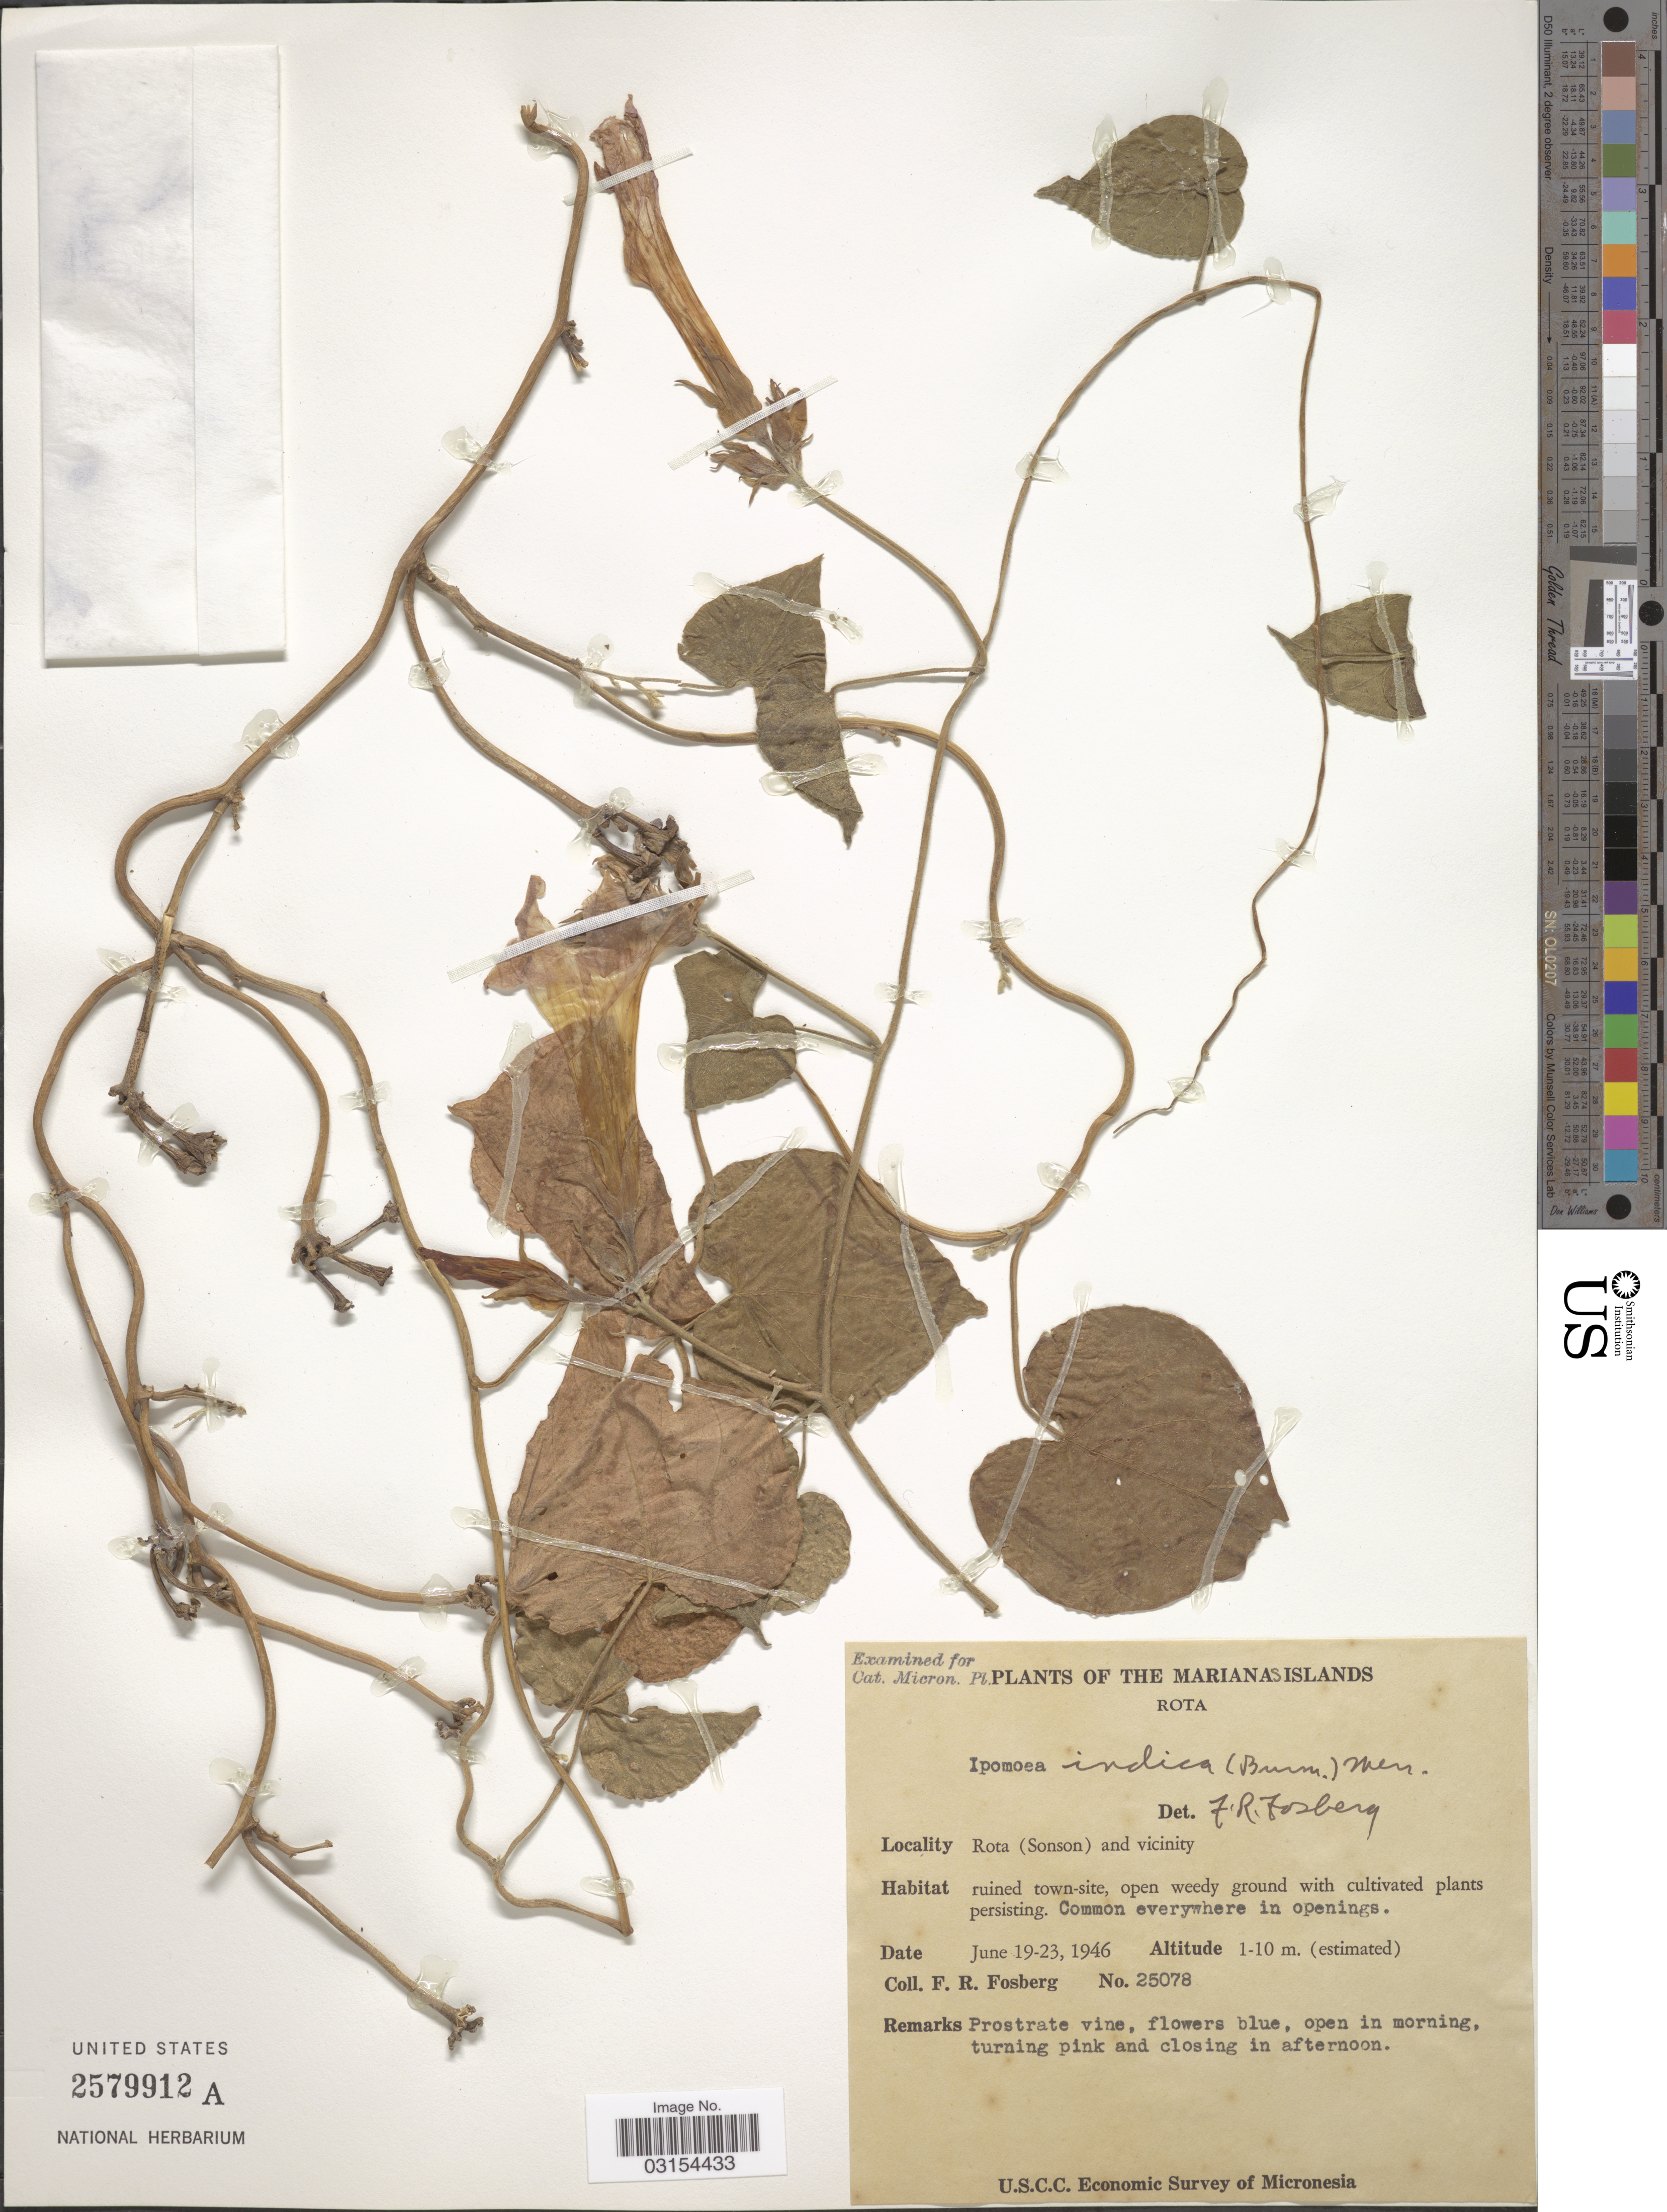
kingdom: Plantae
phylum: Tracheophyta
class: Magnoliopsida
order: Solanales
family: Convolvulaceae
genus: Ipomoea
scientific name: Ipomoea indica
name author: (Burm.) Merr.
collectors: F. R. Fosberg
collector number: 25078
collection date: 1946-06-19/1946-06-23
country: Northern Mariana Islands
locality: The Marianas Islands. Rota. Rota (Sonson) and vicinity.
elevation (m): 1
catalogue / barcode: US 2579912A